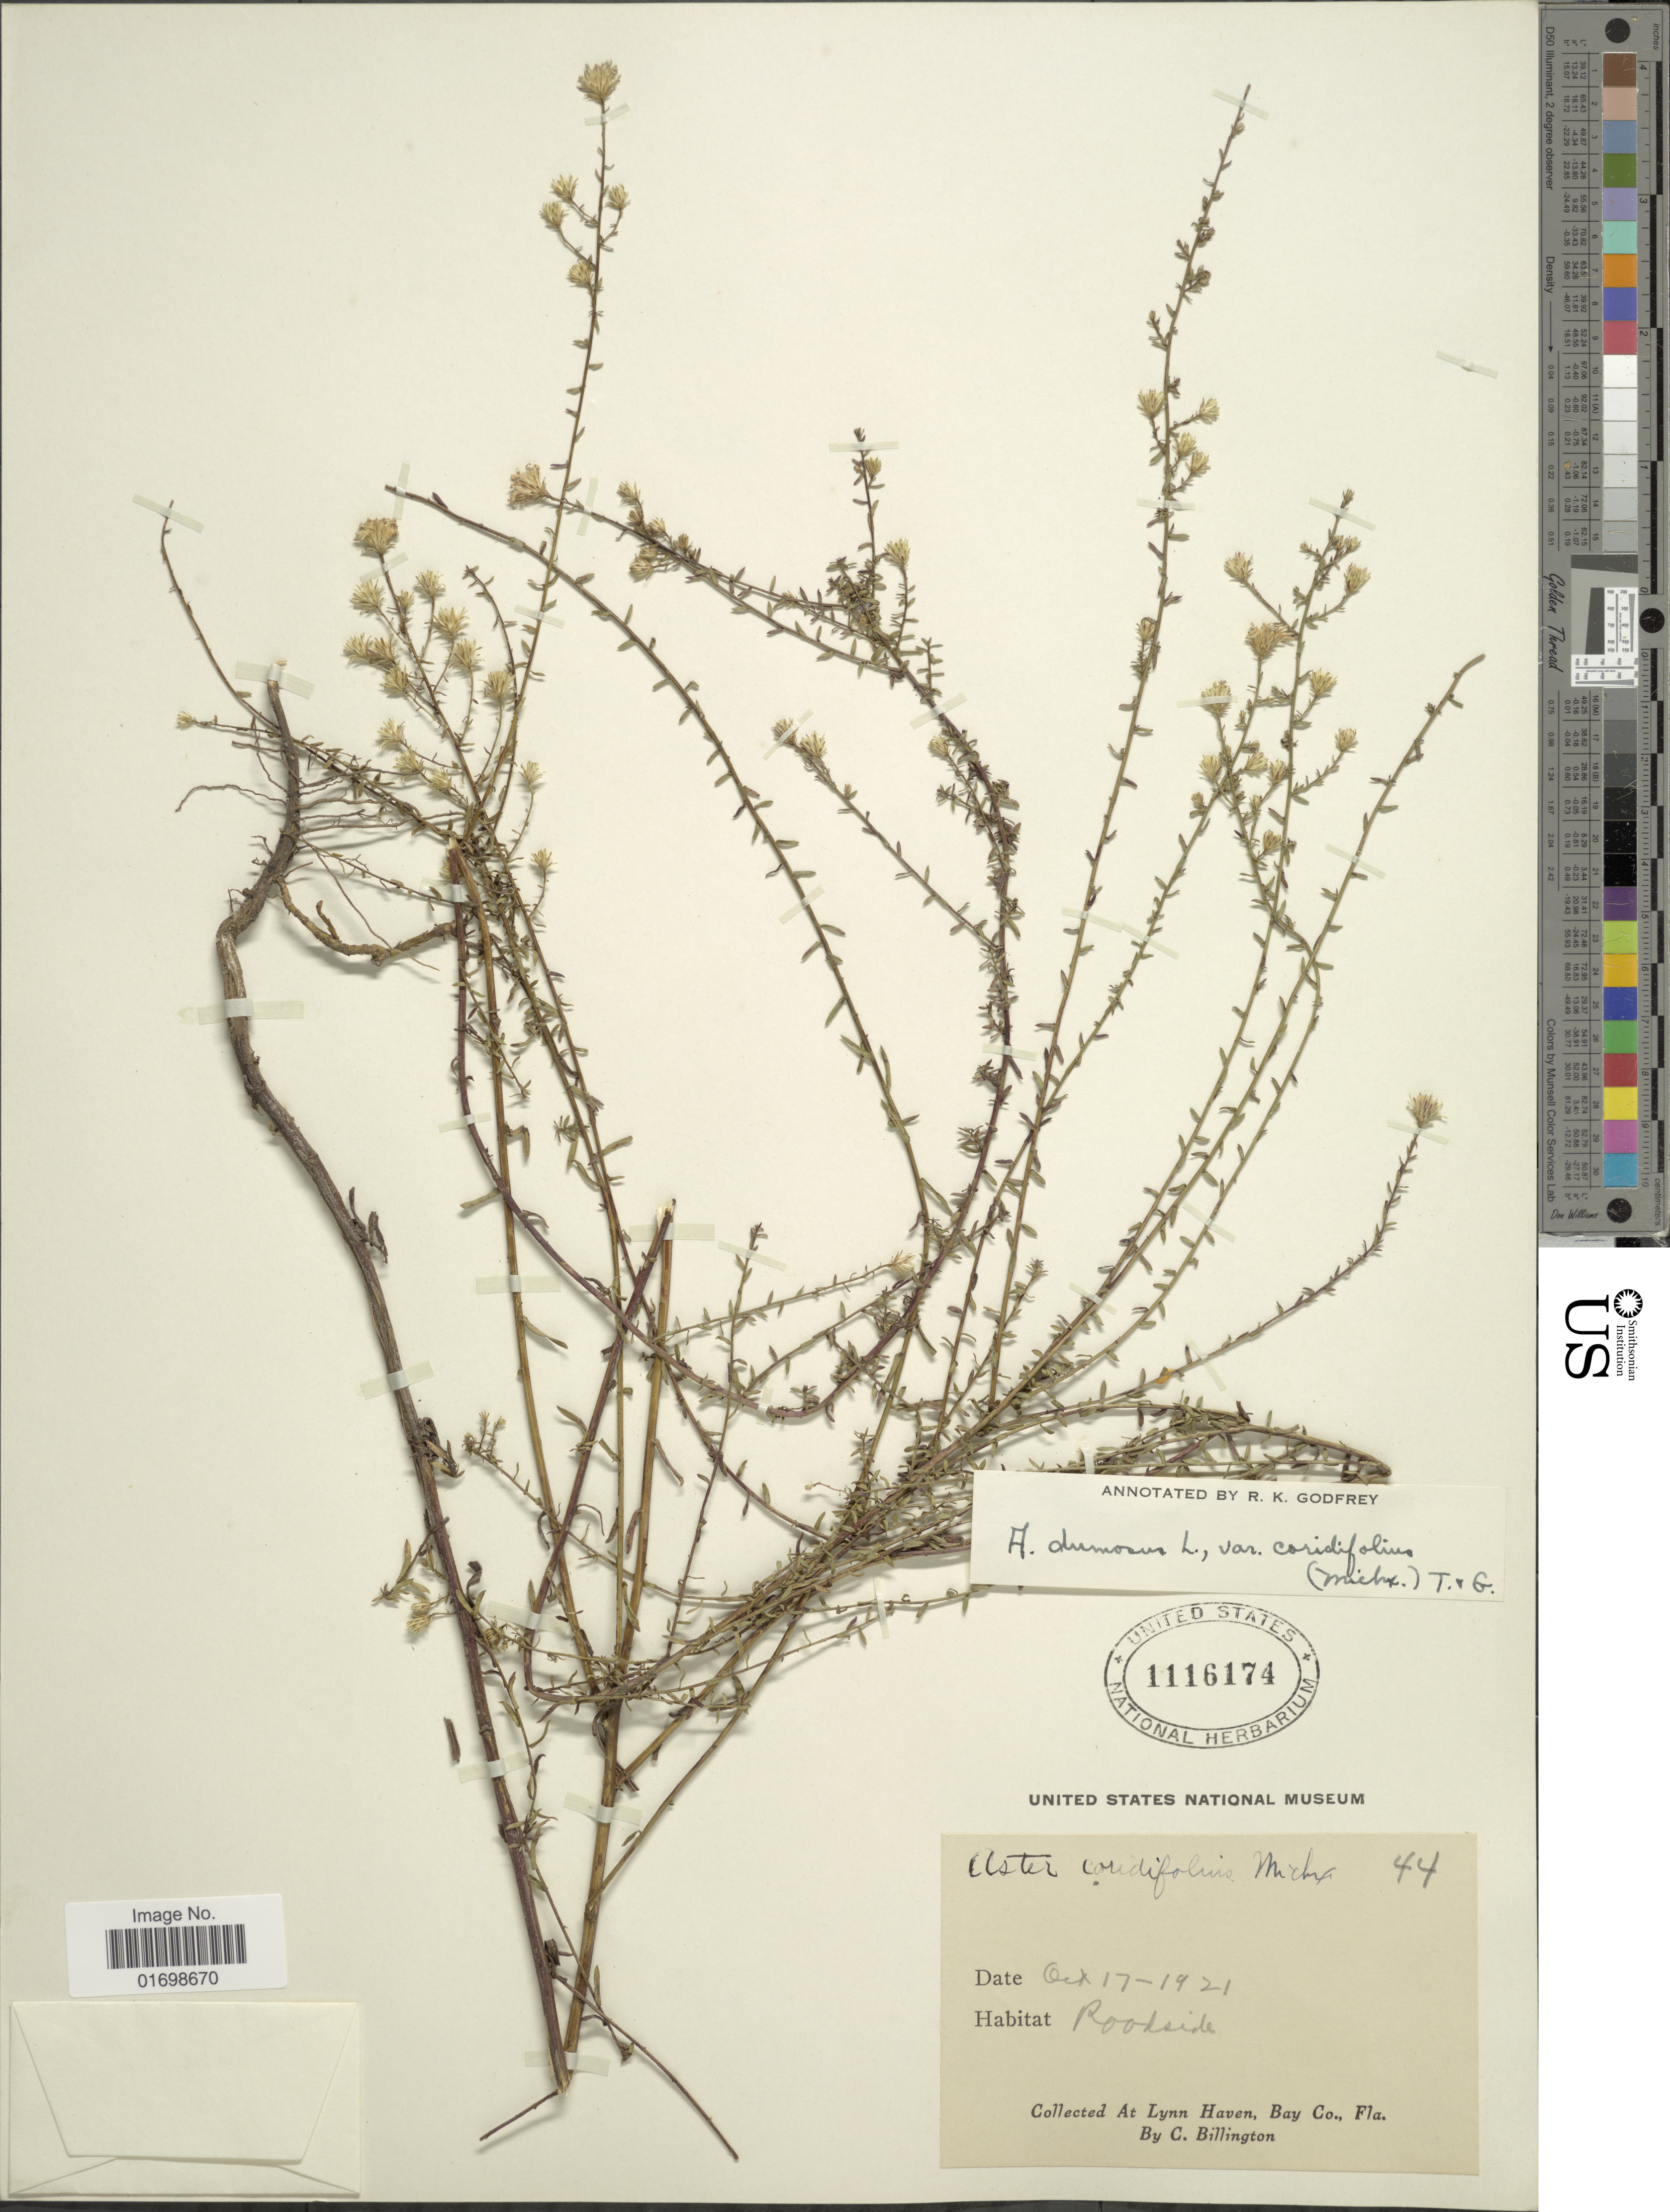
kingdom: Plantae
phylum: Tracheophyta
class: Magnoliopsida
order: Asterales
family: Asteraceae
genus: Symphyotrichum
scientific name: Symphyotrichum dumosum var. coridifolium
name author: (Michx.) Semple et al.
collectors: C. Billington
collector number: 44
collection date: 1921-10-17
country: United States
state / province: Florida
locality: Lynn Haven, Bay Co.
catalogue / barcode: US 1116174